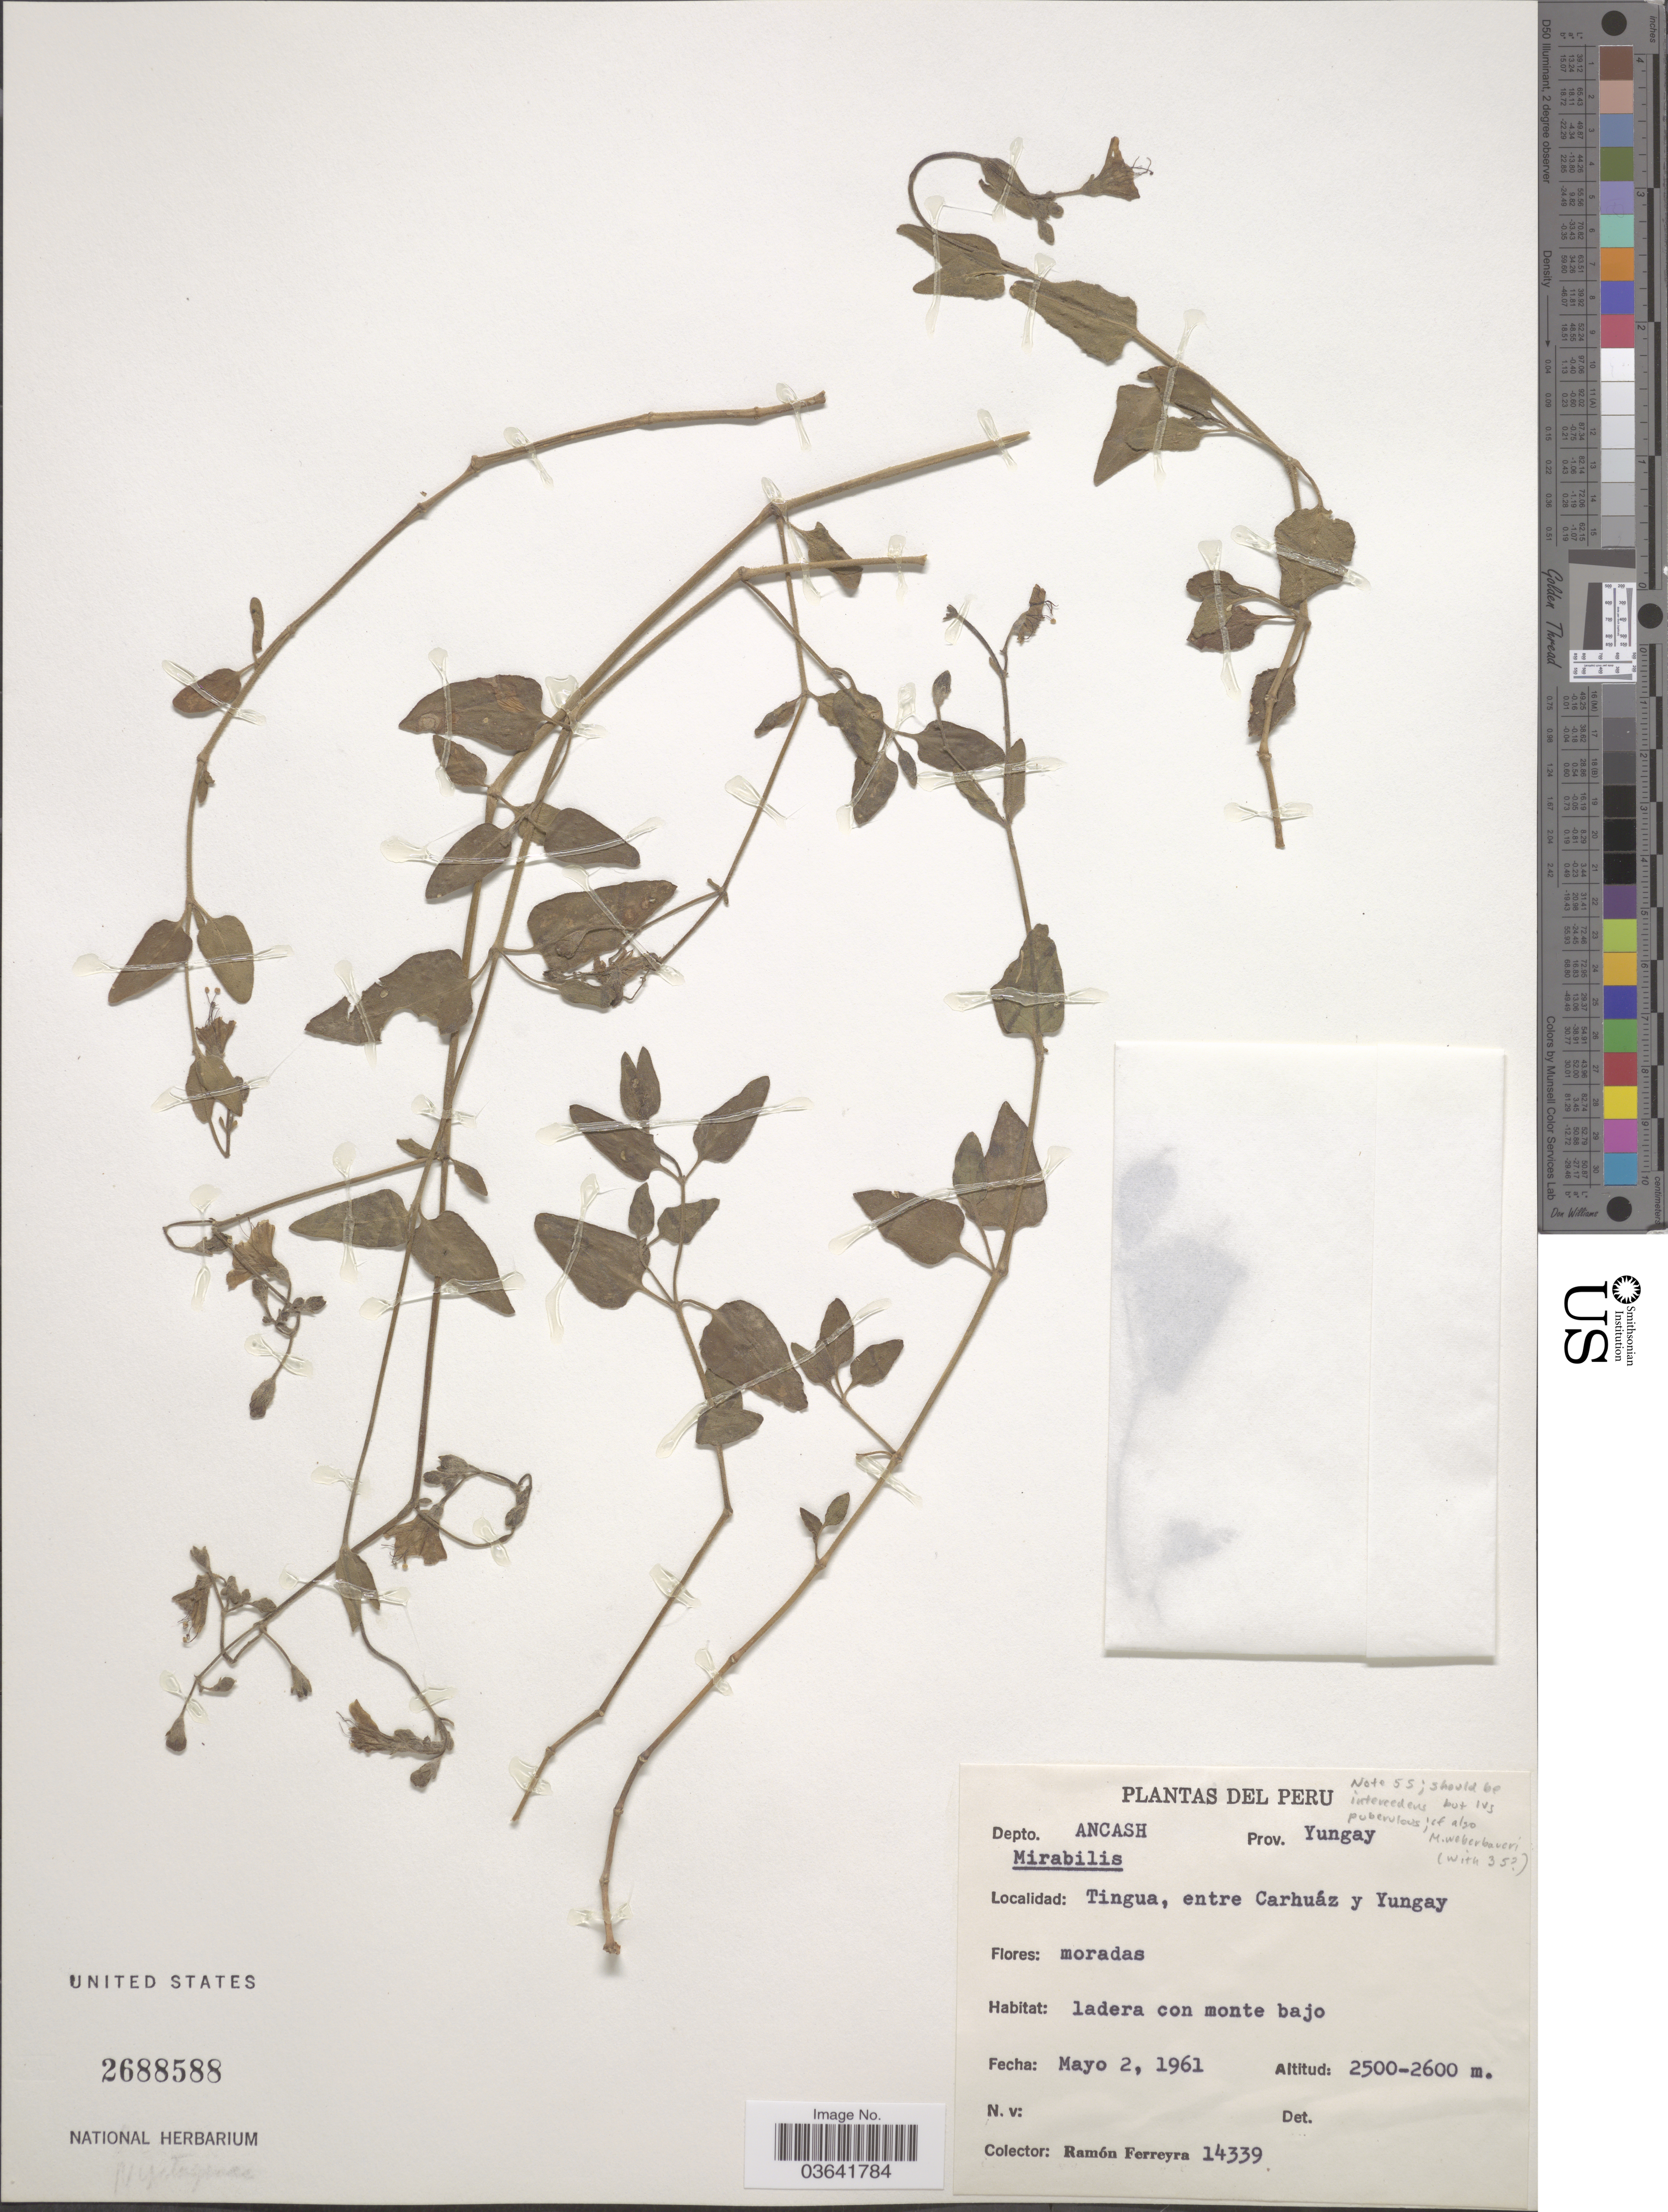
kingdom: Plantae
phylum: Tracheophyta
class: Magnoliopsida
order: Caryophyllales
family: Nyctaginaceae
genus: Mirabilis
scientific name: Mirabilis weberbaueri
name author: Heimerl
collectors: R. A. Ferreyra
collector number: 14339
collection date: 1961-05-02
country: Peru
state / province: Ancash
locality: Depto. Ancash, Prov. Yungay. Tingua, entre Carhuáz y Yungay.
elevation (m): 2500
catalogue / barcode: US 2688588